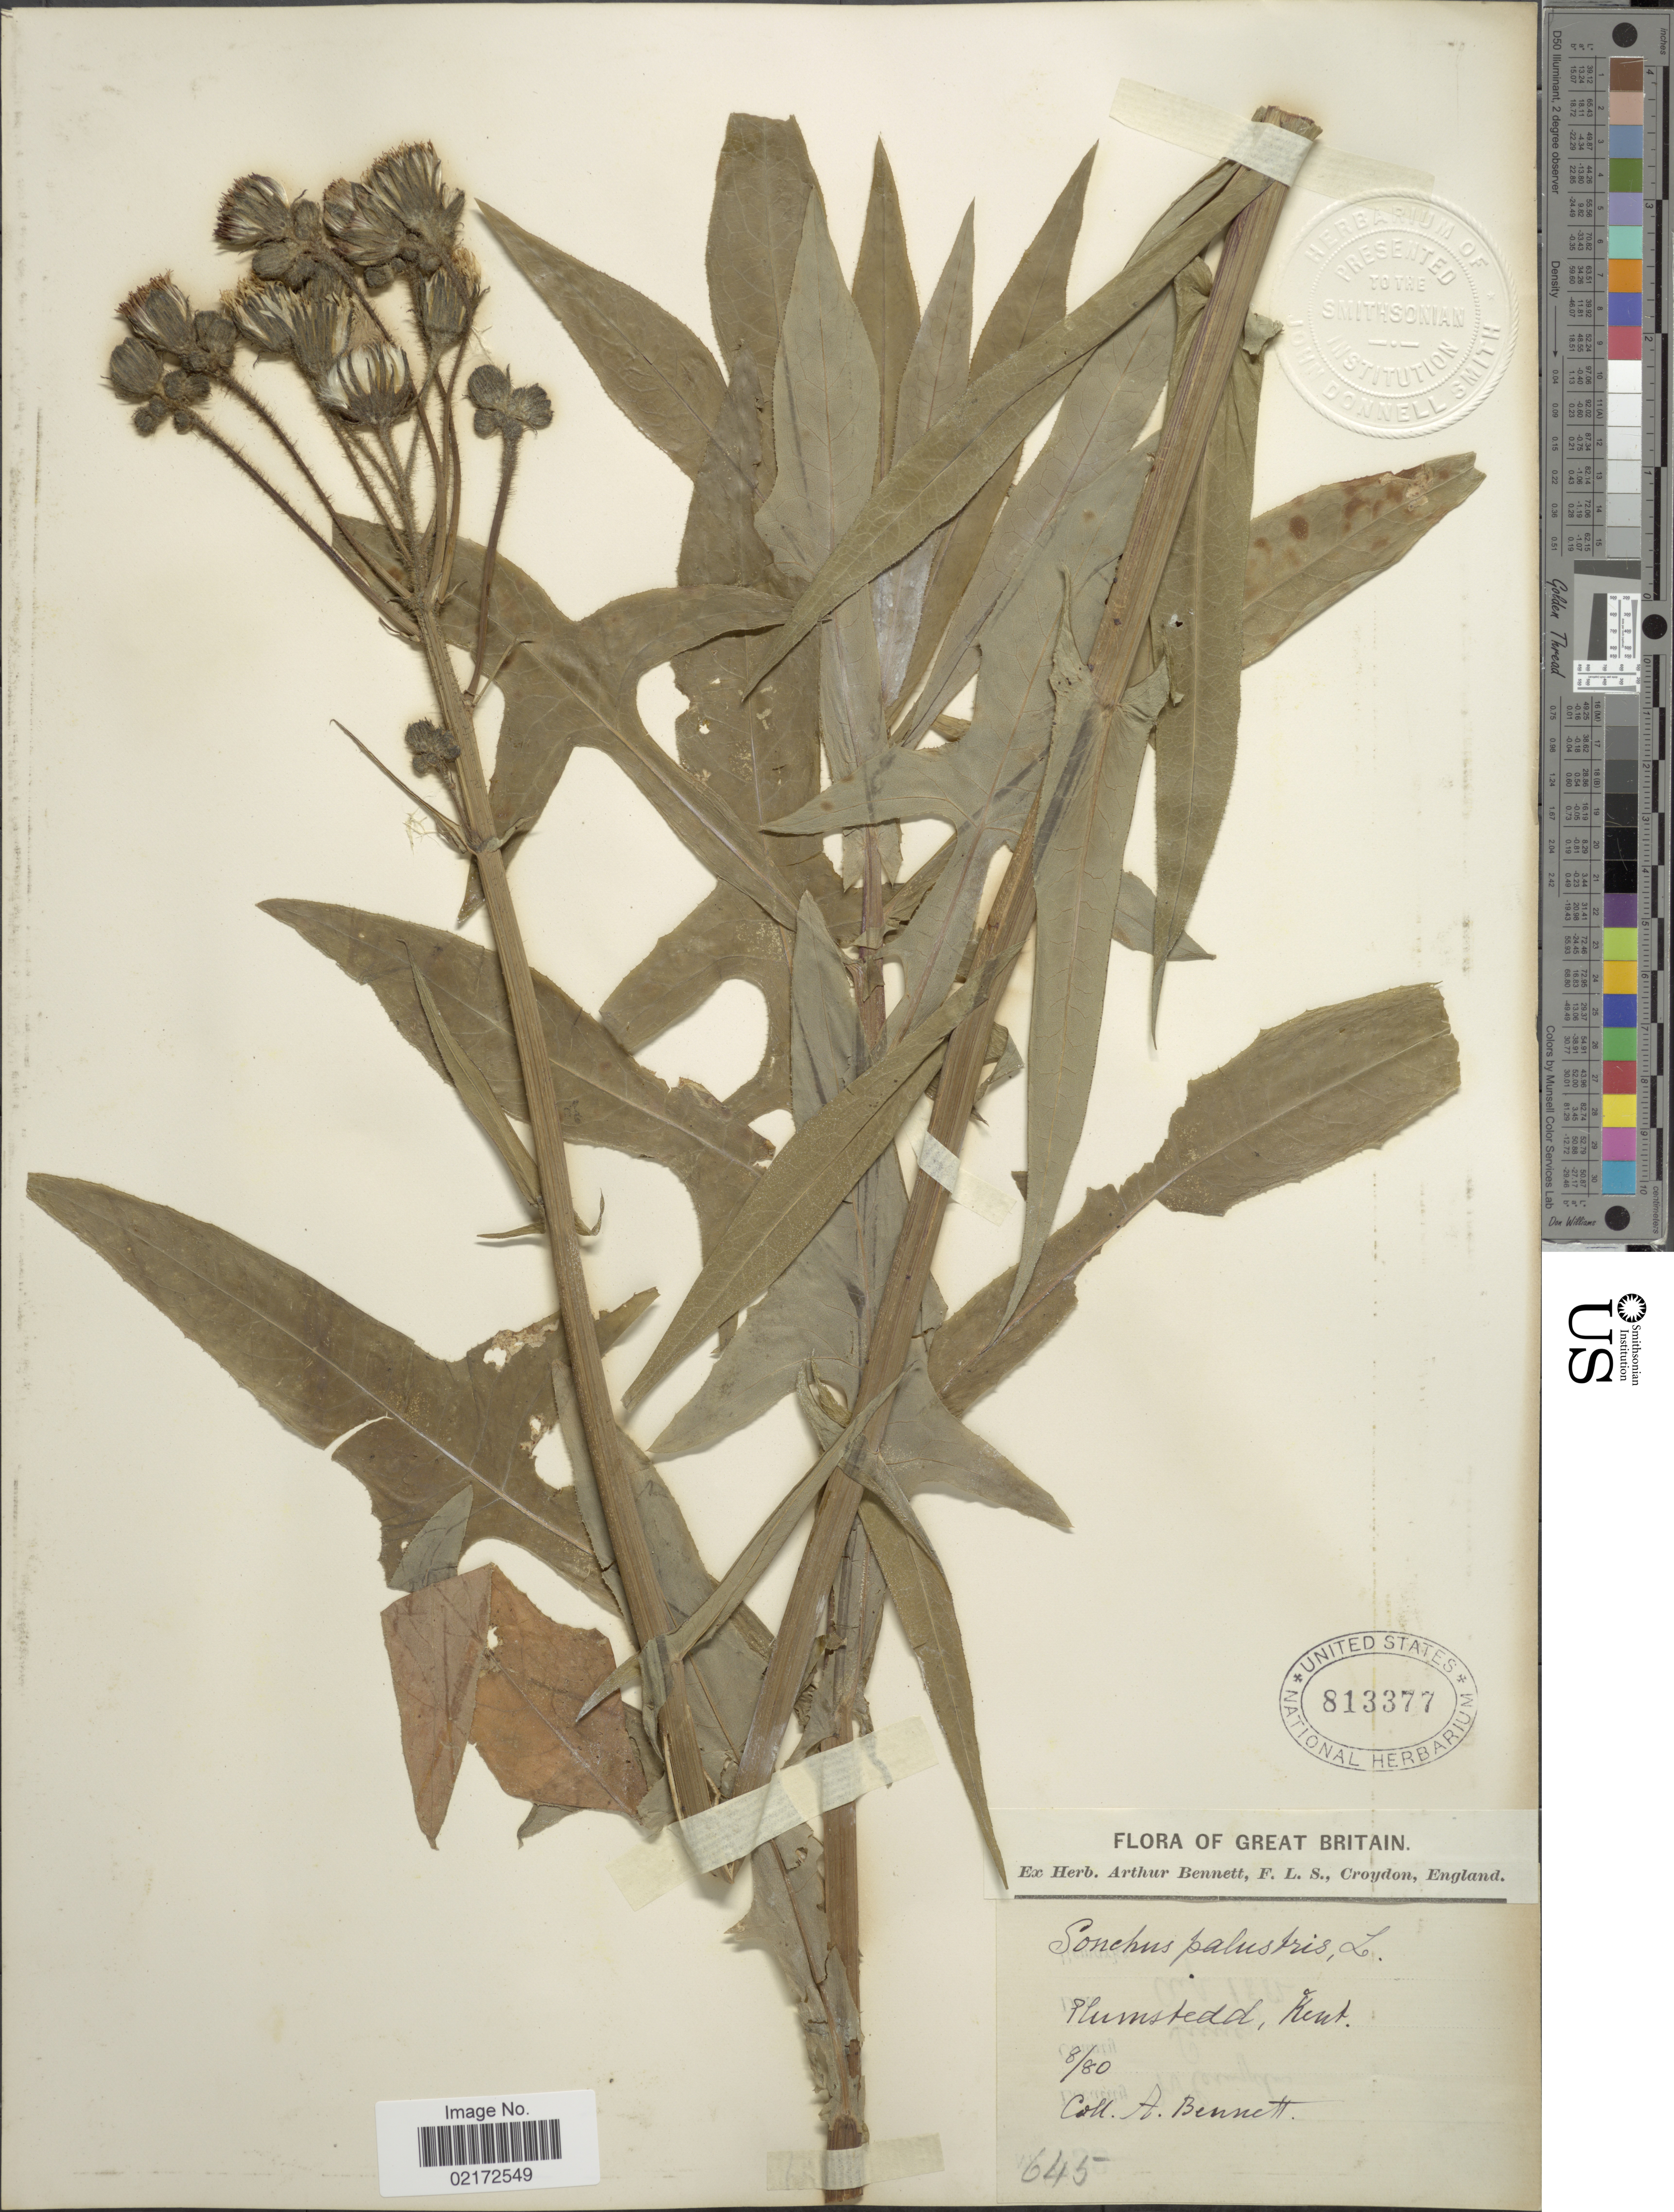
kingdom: Plantae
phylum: Tracheophyta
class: Magnoliopsida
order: Asterales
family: Asteraceae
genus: Sonchus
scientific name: Sonchus palustris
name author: L.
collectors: A. Bennett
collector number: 645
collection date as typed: Transcribed d/m/y: /8/80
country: United Kingdom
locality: Great Britain. Plumstedd, Kent.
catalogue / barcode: US 813377